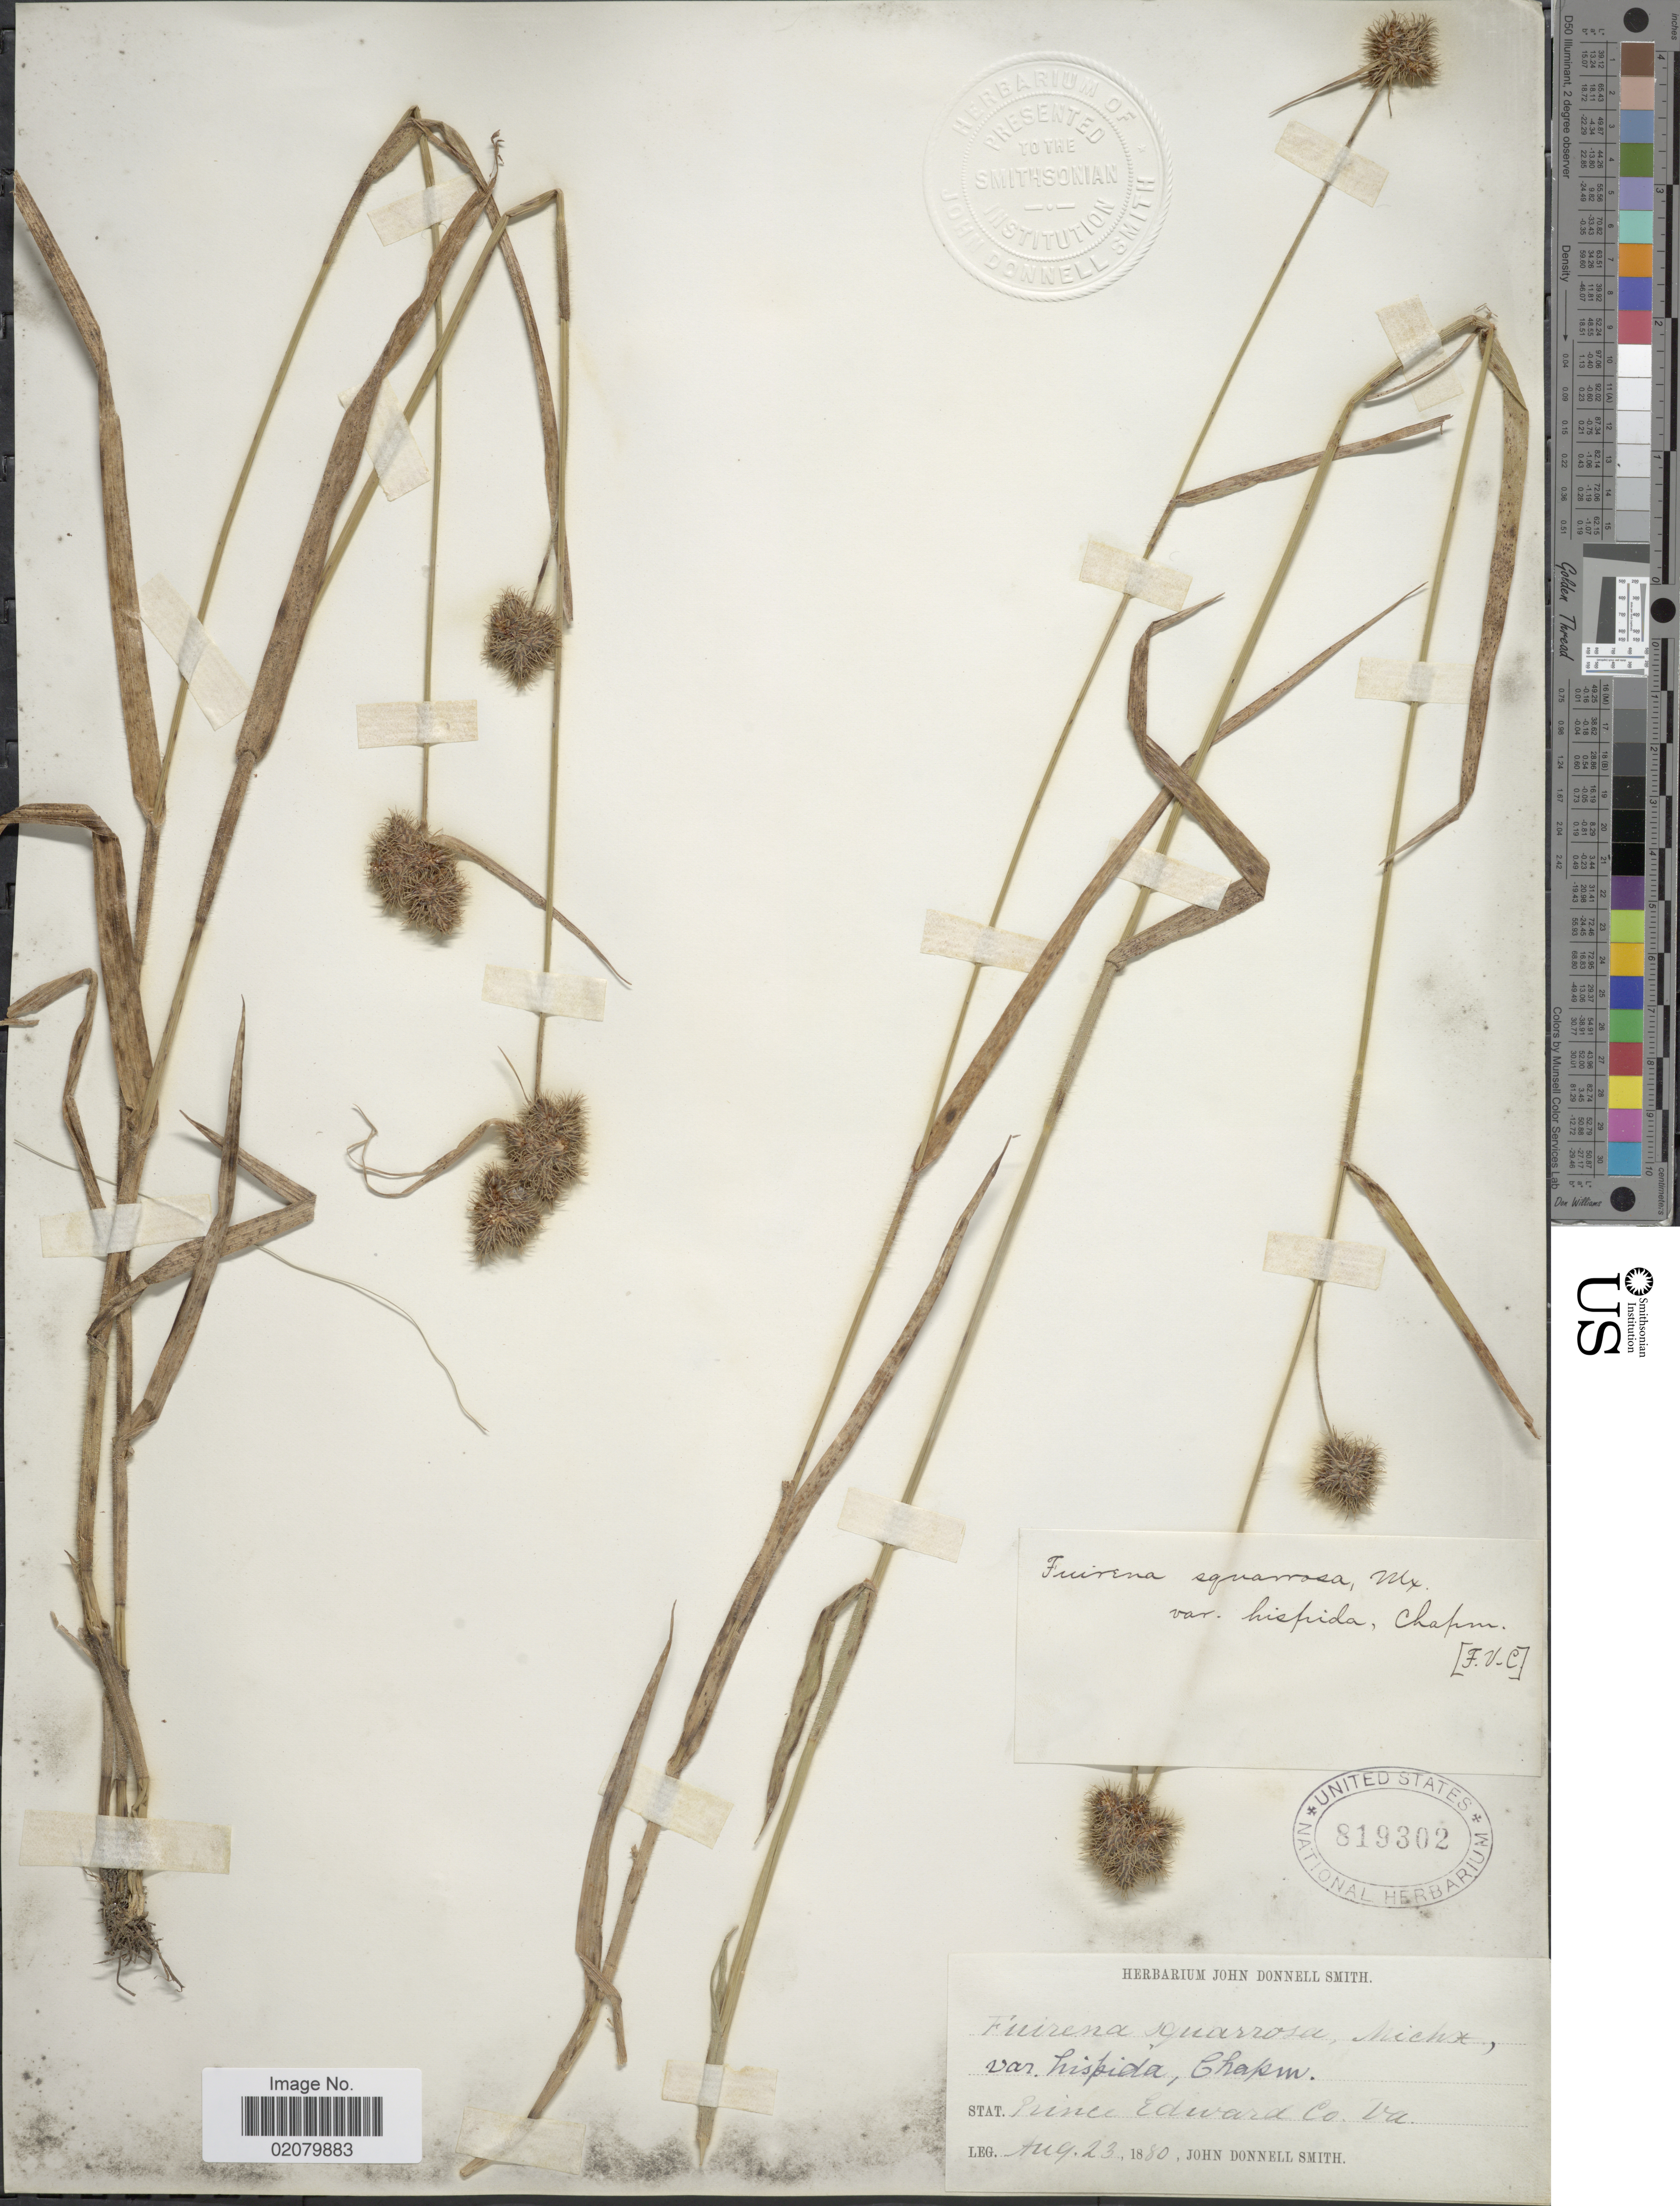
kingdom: Plantae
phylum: Tracheophyta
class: Liliopsida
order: Poales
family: Cyperaceae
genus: Fuirena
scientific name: Fuirena squarrosa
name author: Michx.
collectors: J. Donnell Smith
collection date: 1880-08-23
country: United States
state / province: Virginia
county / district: Prince Edward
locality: Prince Edward Co.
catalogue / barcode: US 819302